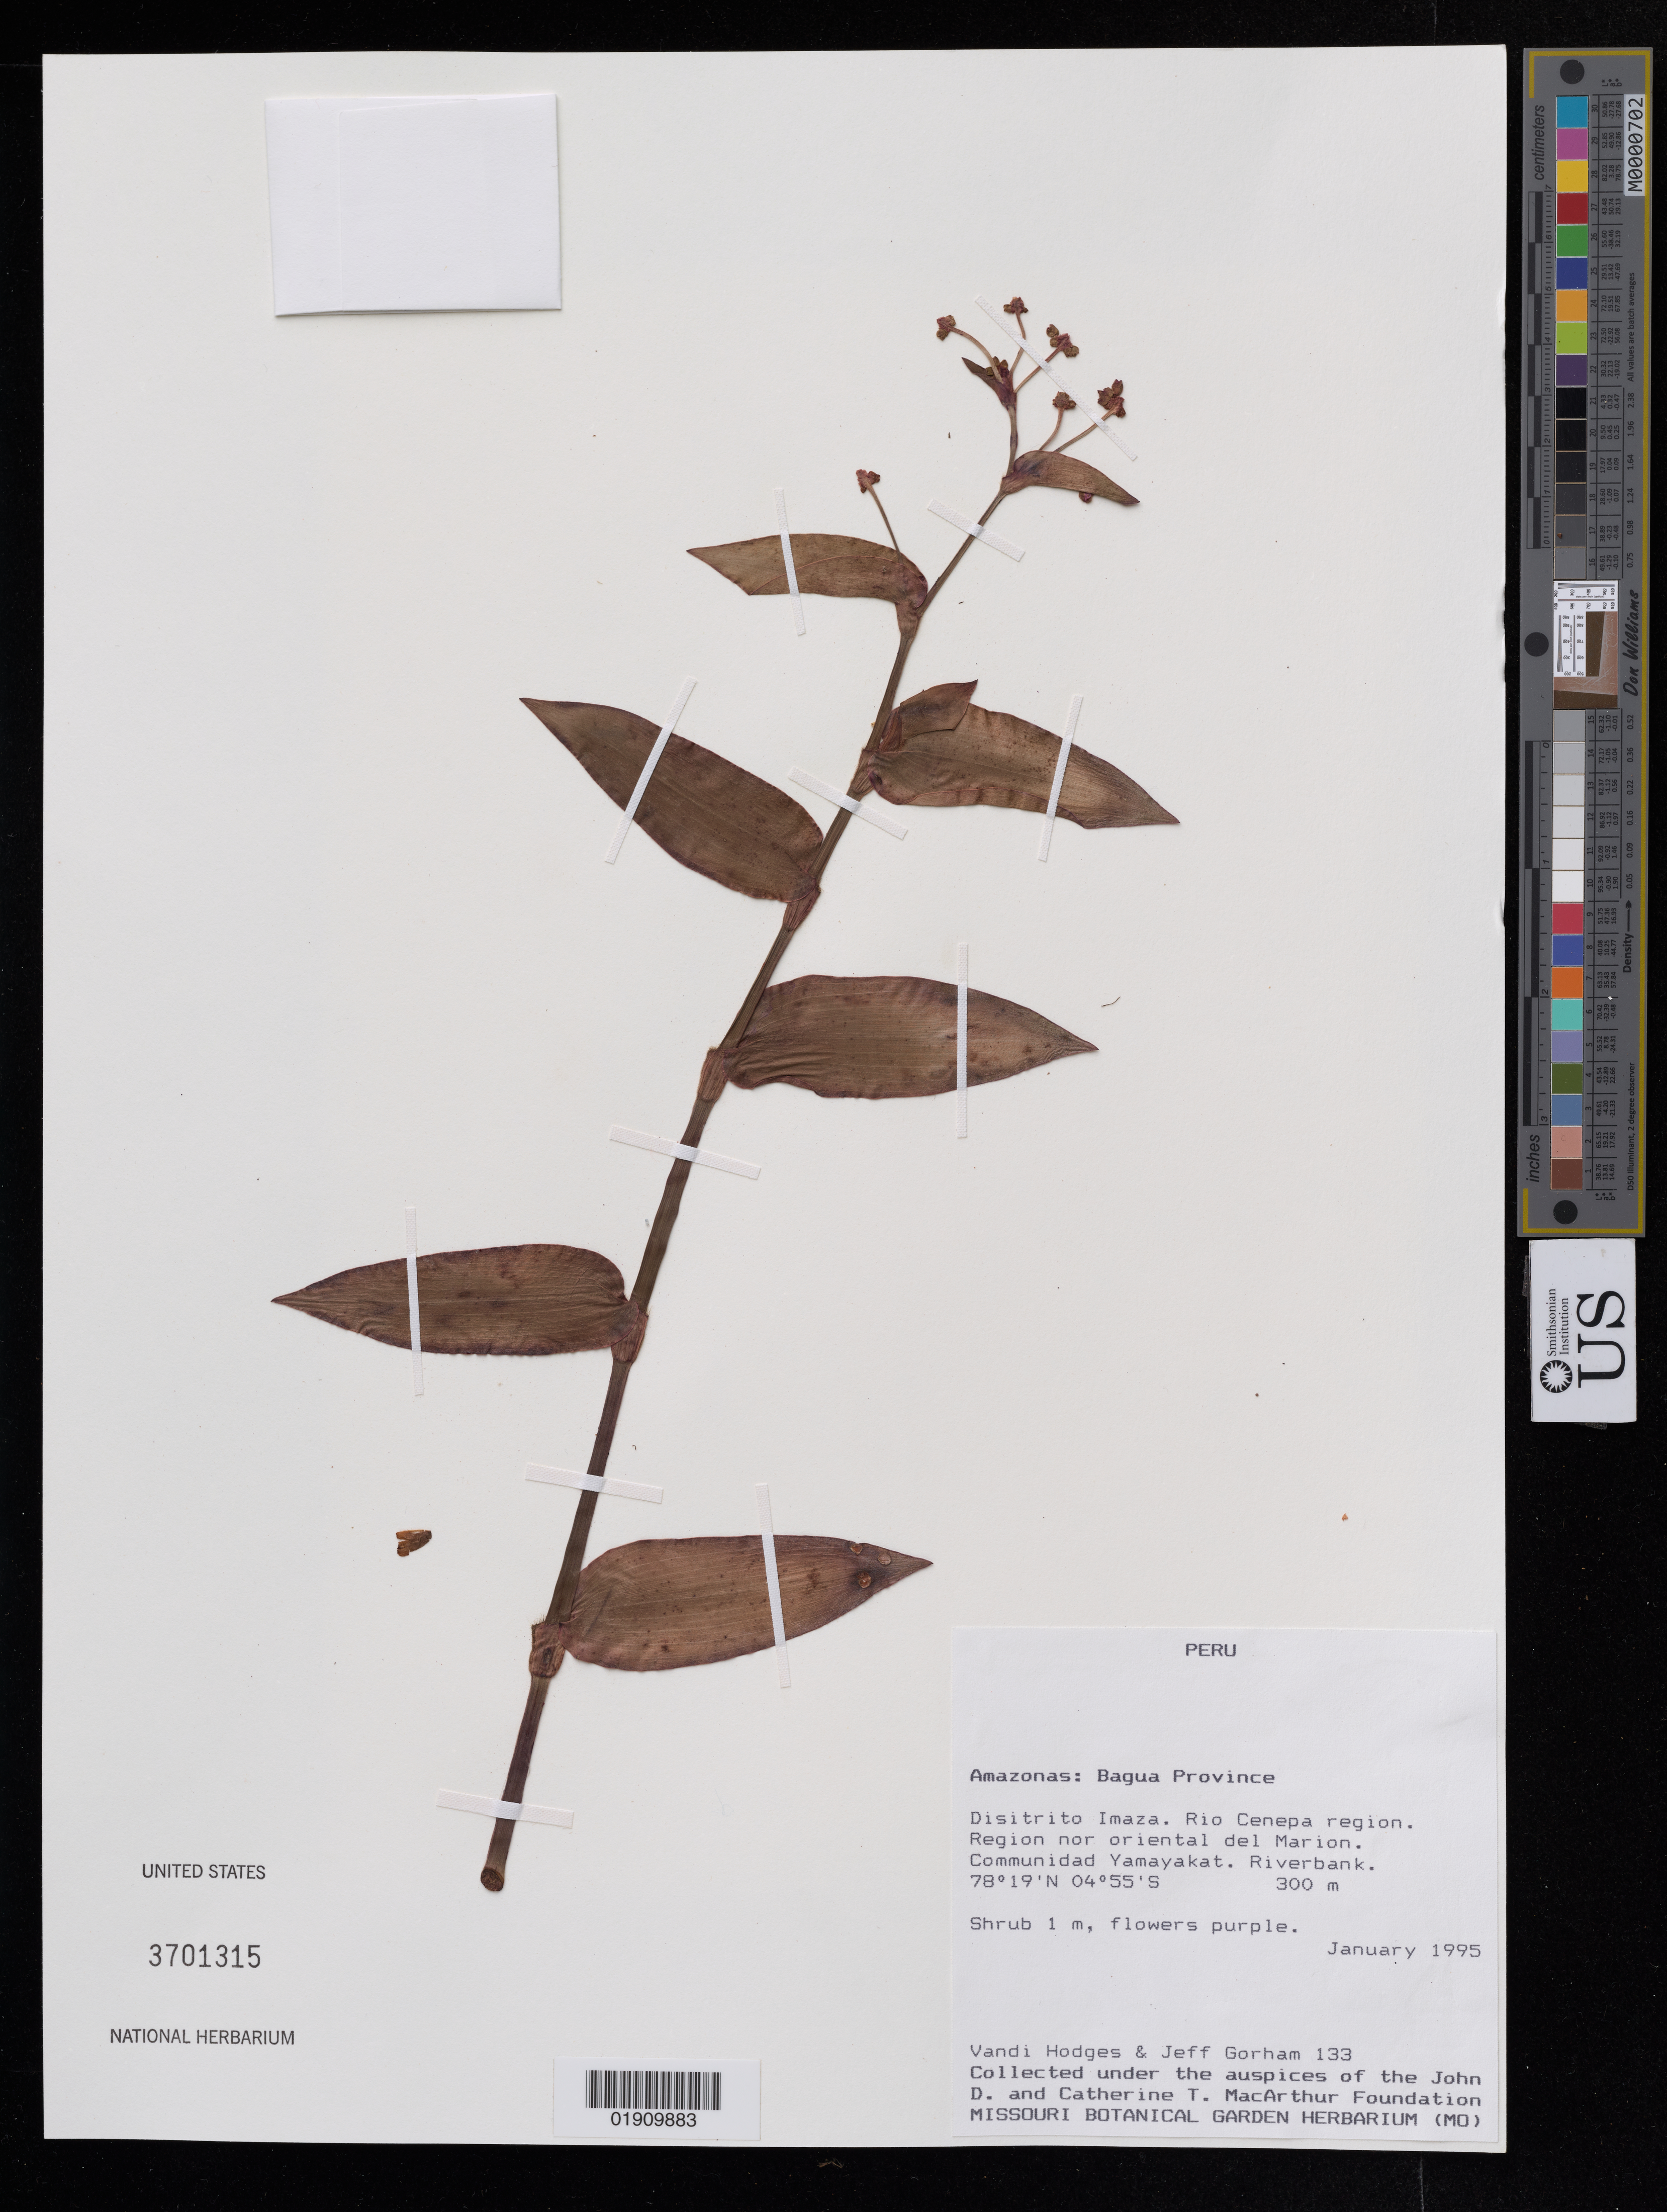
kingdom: Plantae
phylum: Tracheophyta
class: Magnoliopsida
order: Asterales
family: Asteraceae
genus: Boltonia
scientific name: Boltonia diffusa var. diffusa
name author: Elliott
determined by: Strong, Mark T., (BOT), Smithsonian Institution - National Museum of Natural History (UNITED STATES)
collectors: M. T. Strong & C. L. Kelloff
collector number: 5381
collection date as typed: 11 September 2016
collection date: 2016-09-11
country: United States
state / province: Virginia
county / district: Sussex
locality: Along SR604, 7.65 km SSE of Waverly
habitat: Roadside near pine woods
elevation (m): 35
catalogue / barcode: US 3708333